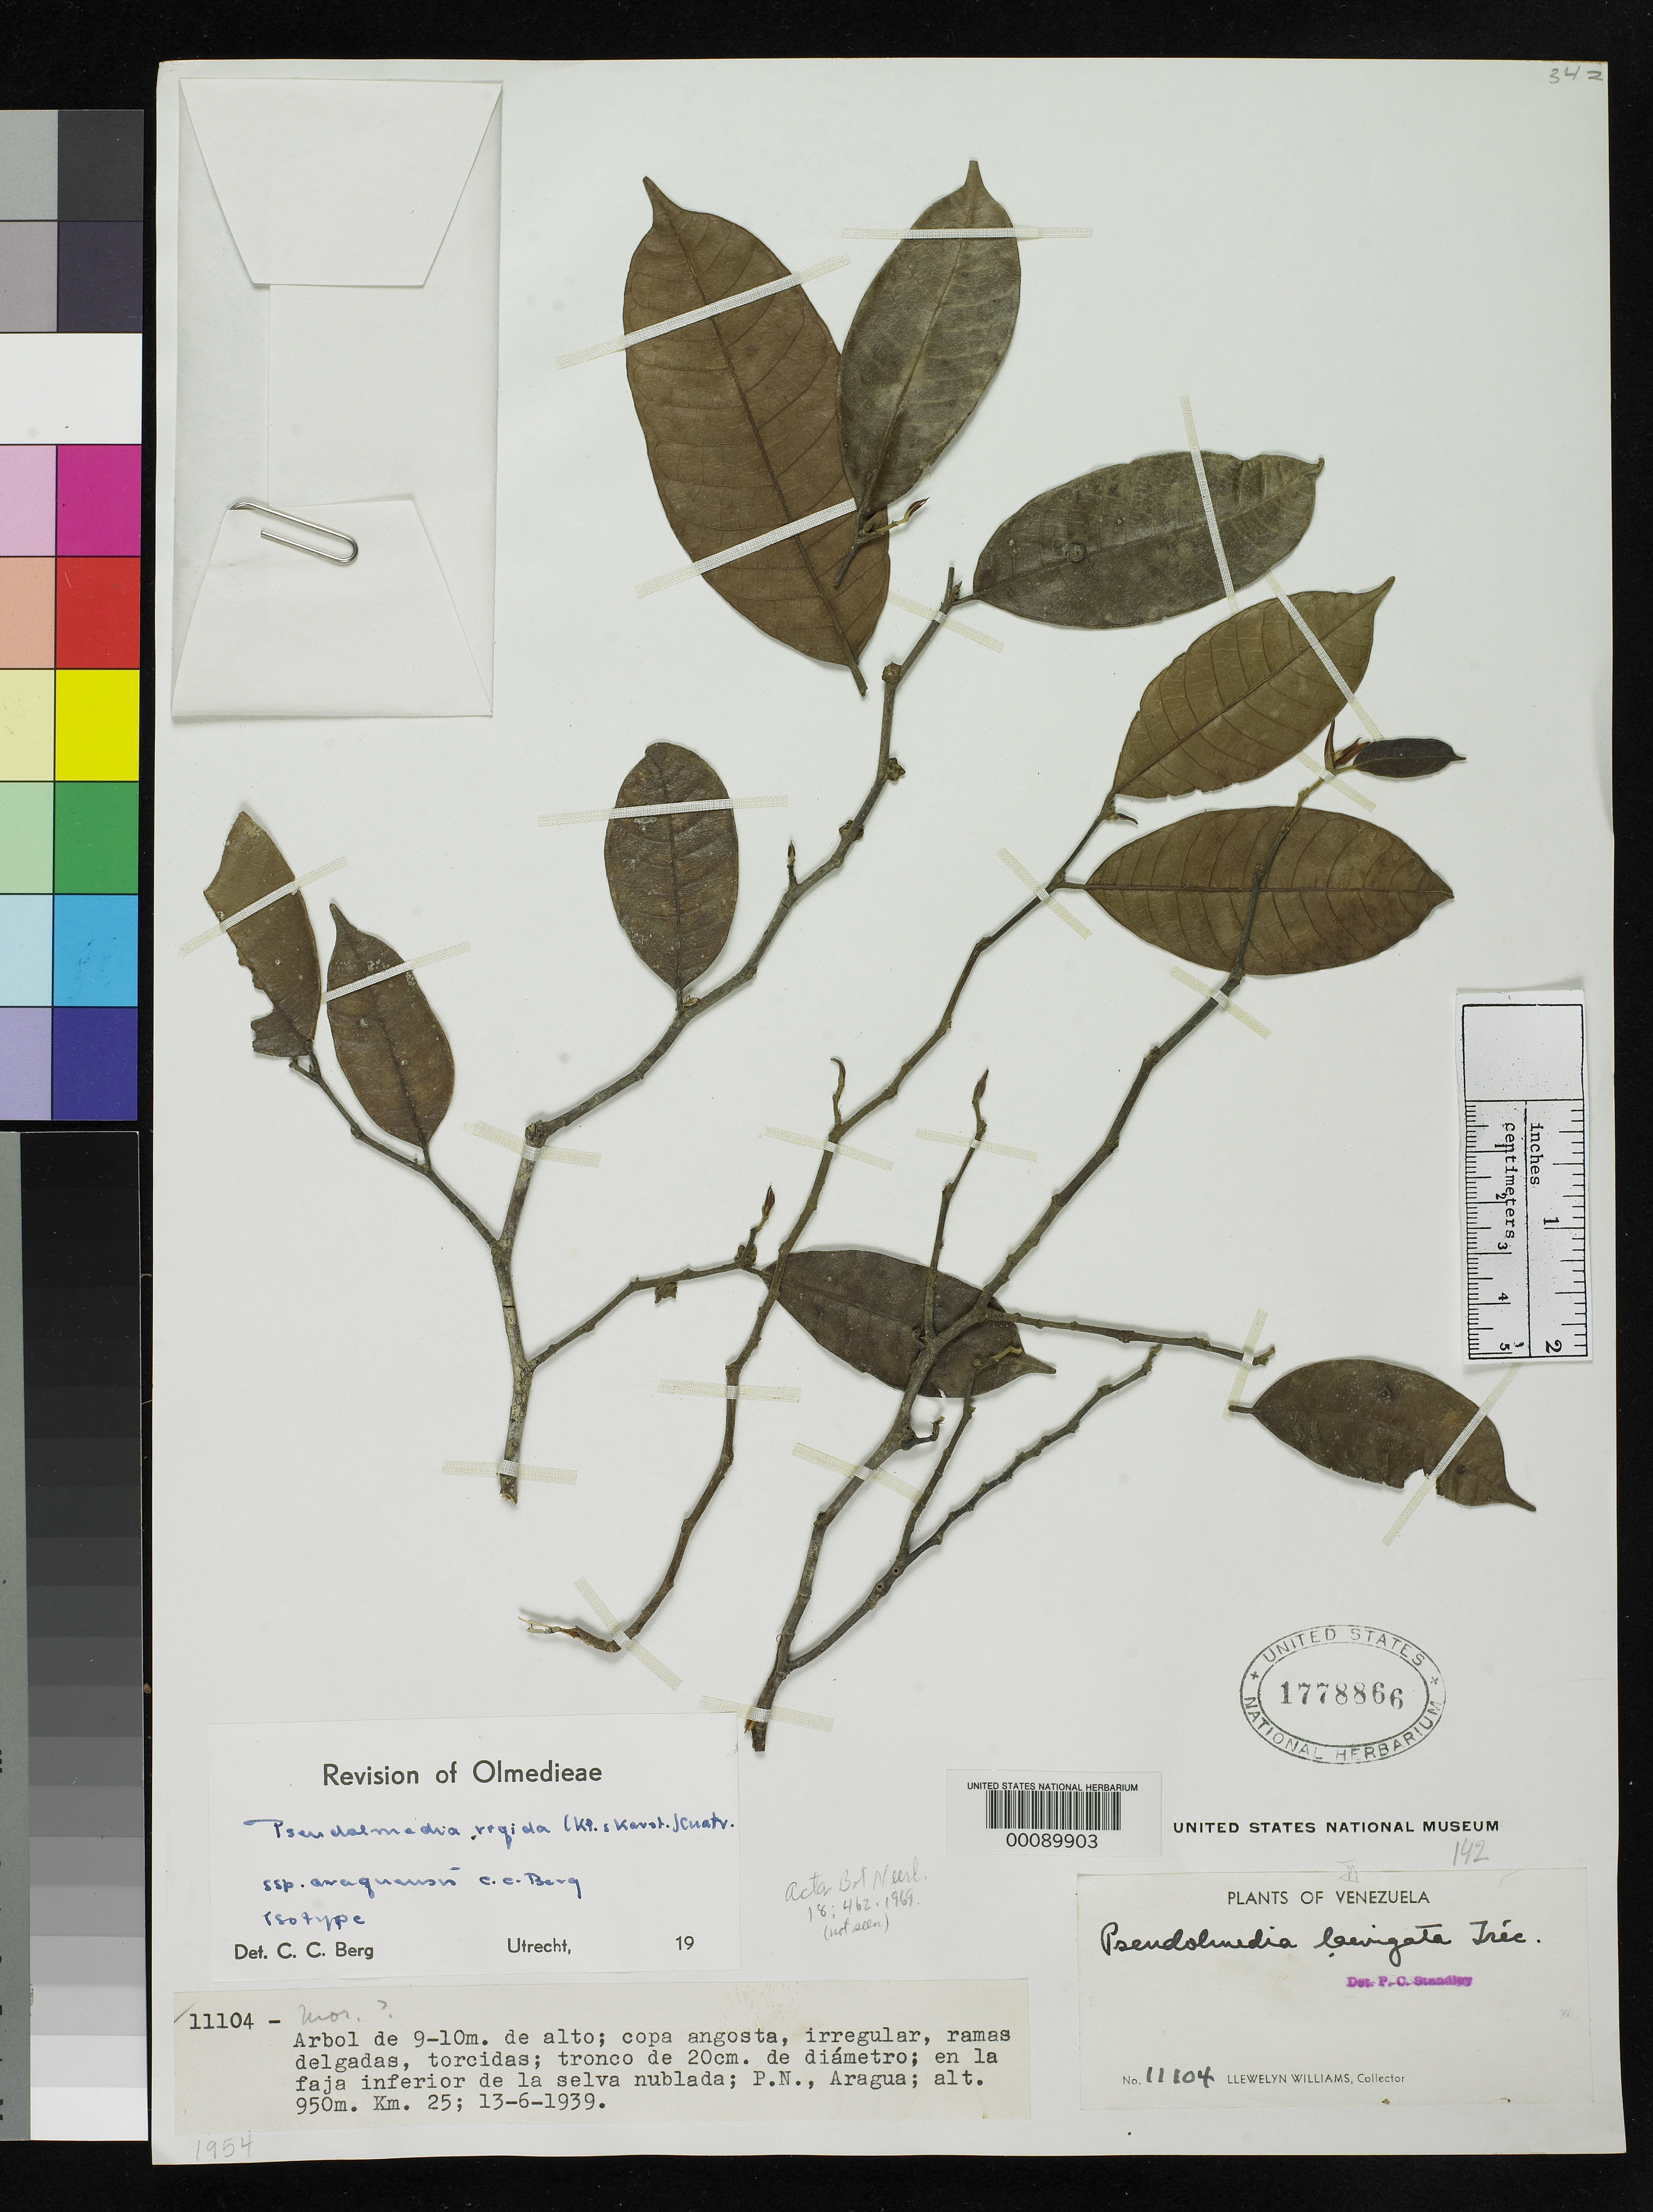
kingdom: Plantae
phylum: Tracheophyta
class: Magnoliopsida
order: Rosales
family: Moraceae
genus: Pseudolmedia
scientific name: Pseudolmedia rigida subsp. araguensis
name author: C.C. Berg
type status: Isotype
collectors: Ll. Williams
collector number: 11104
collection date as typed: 13 Jun 1939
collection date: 1939-06-13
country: Venezuela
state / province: Aragua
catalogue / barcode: US 1778866